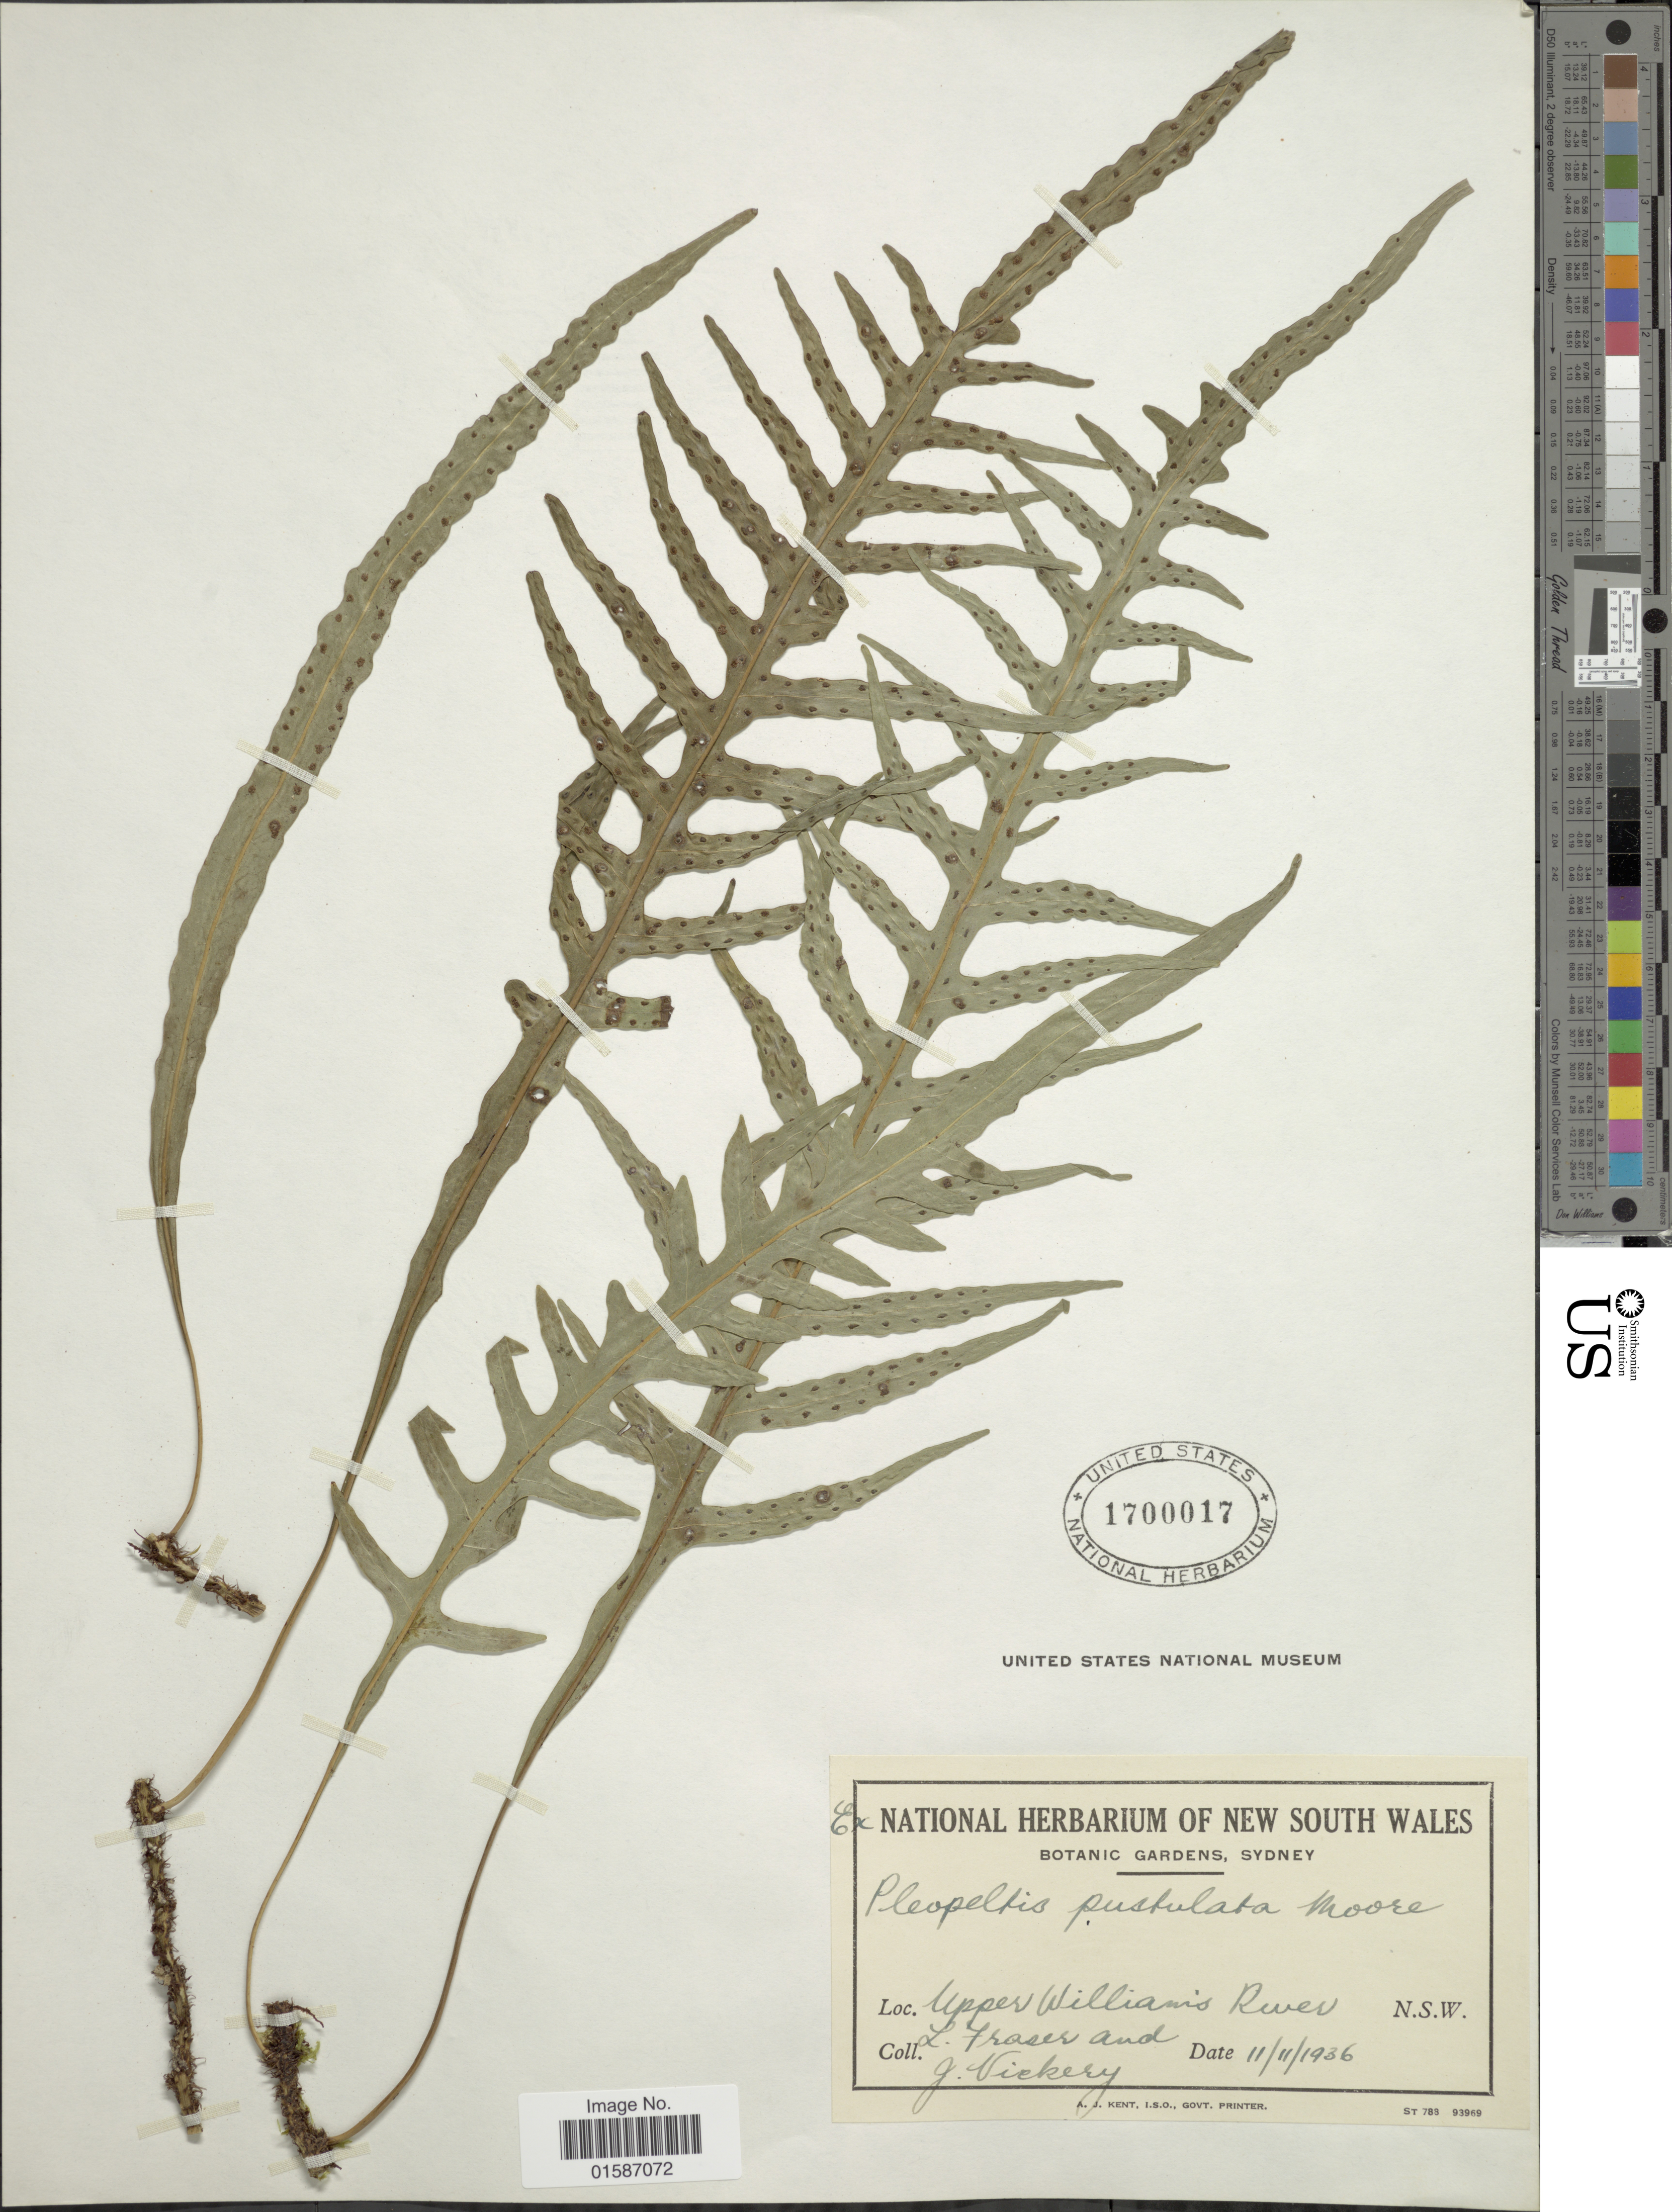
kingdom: Plantae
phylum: Tracheophyta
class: Polypodiopsida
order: Polypodiales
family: Polypodiaceae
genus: Microsorum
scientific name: Microsorum scandens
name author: Tindale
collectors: L. Fraser & J. Vickery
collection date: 1936-11-11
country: Australia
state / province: New South Wales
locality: Upper Williams River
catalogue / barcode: US 1700017